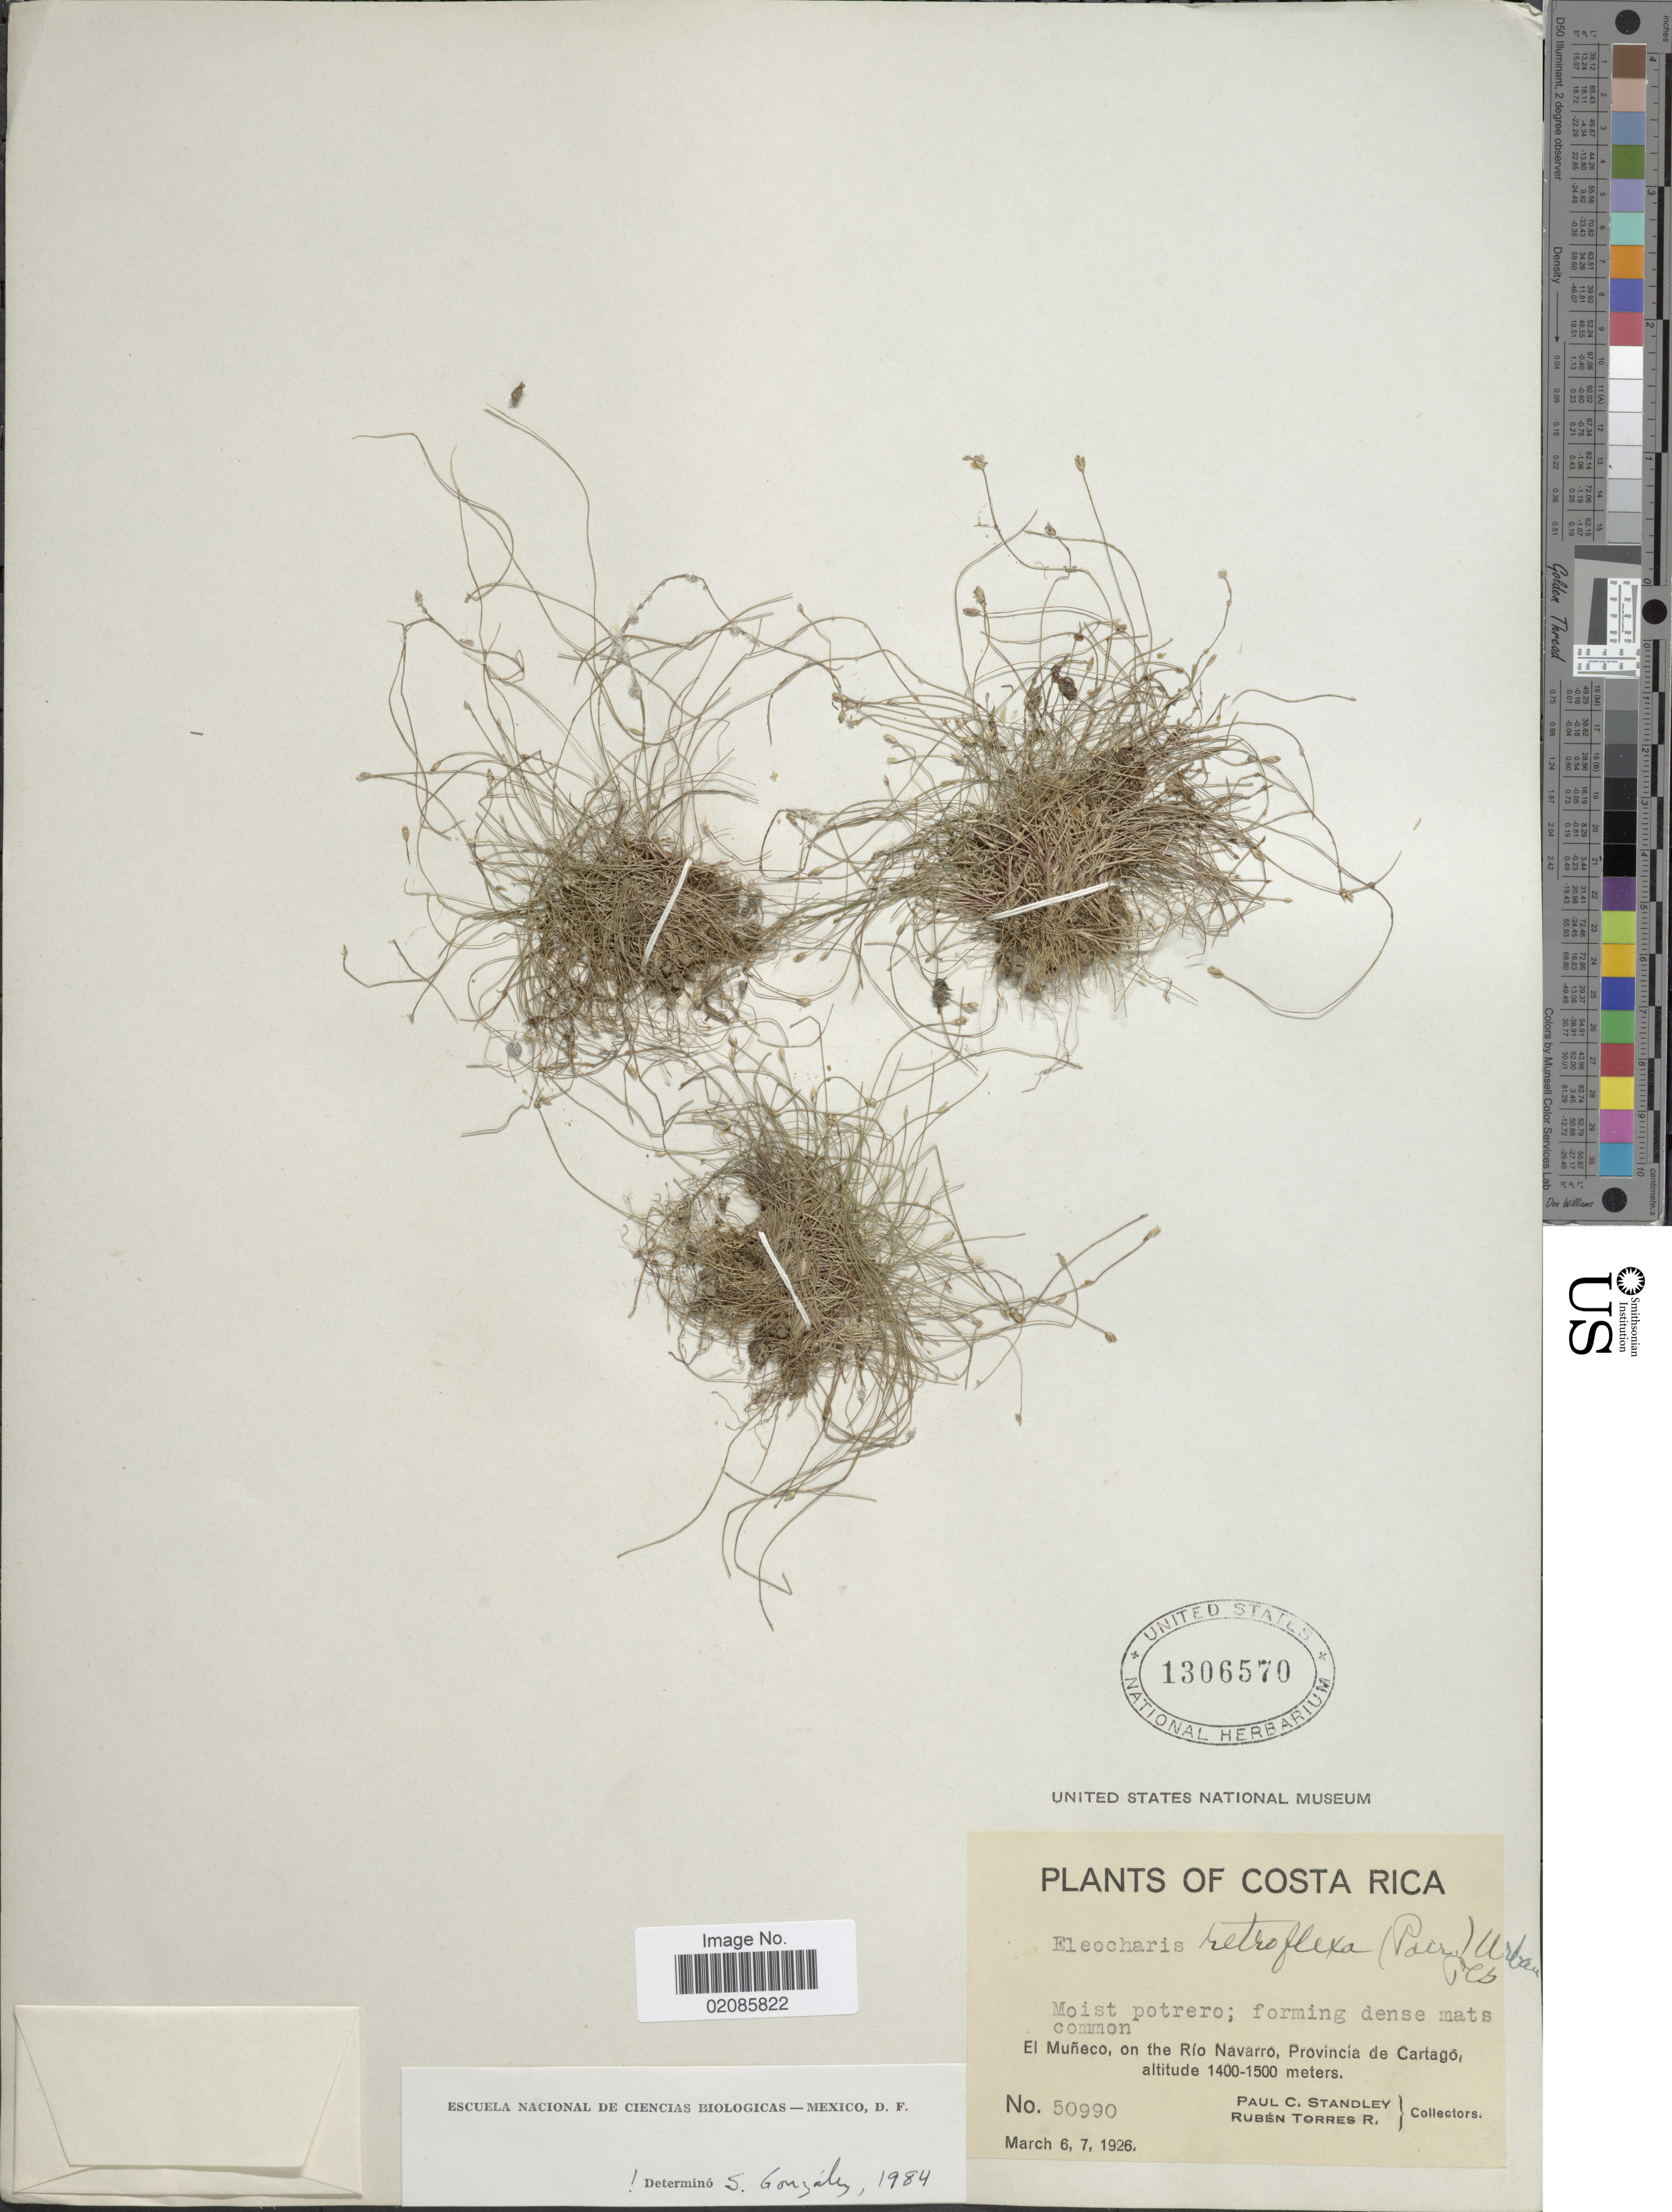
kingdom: Plantae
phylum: Tracheophyta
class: Liliopsida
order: Poales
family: Cyperaceae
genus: Eleocharis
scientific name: Eleocharis retroflexa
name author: (Poir.) Urb.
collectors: P. C. Standley & R. Torres Rojas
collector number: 50990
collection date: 1926-03-06/1926-03-07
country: Costa Rica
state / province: Cartago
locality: El Muñeco, on the Río Navarro, Provincia de Cartago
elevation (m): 1400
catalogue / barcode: US 1306570